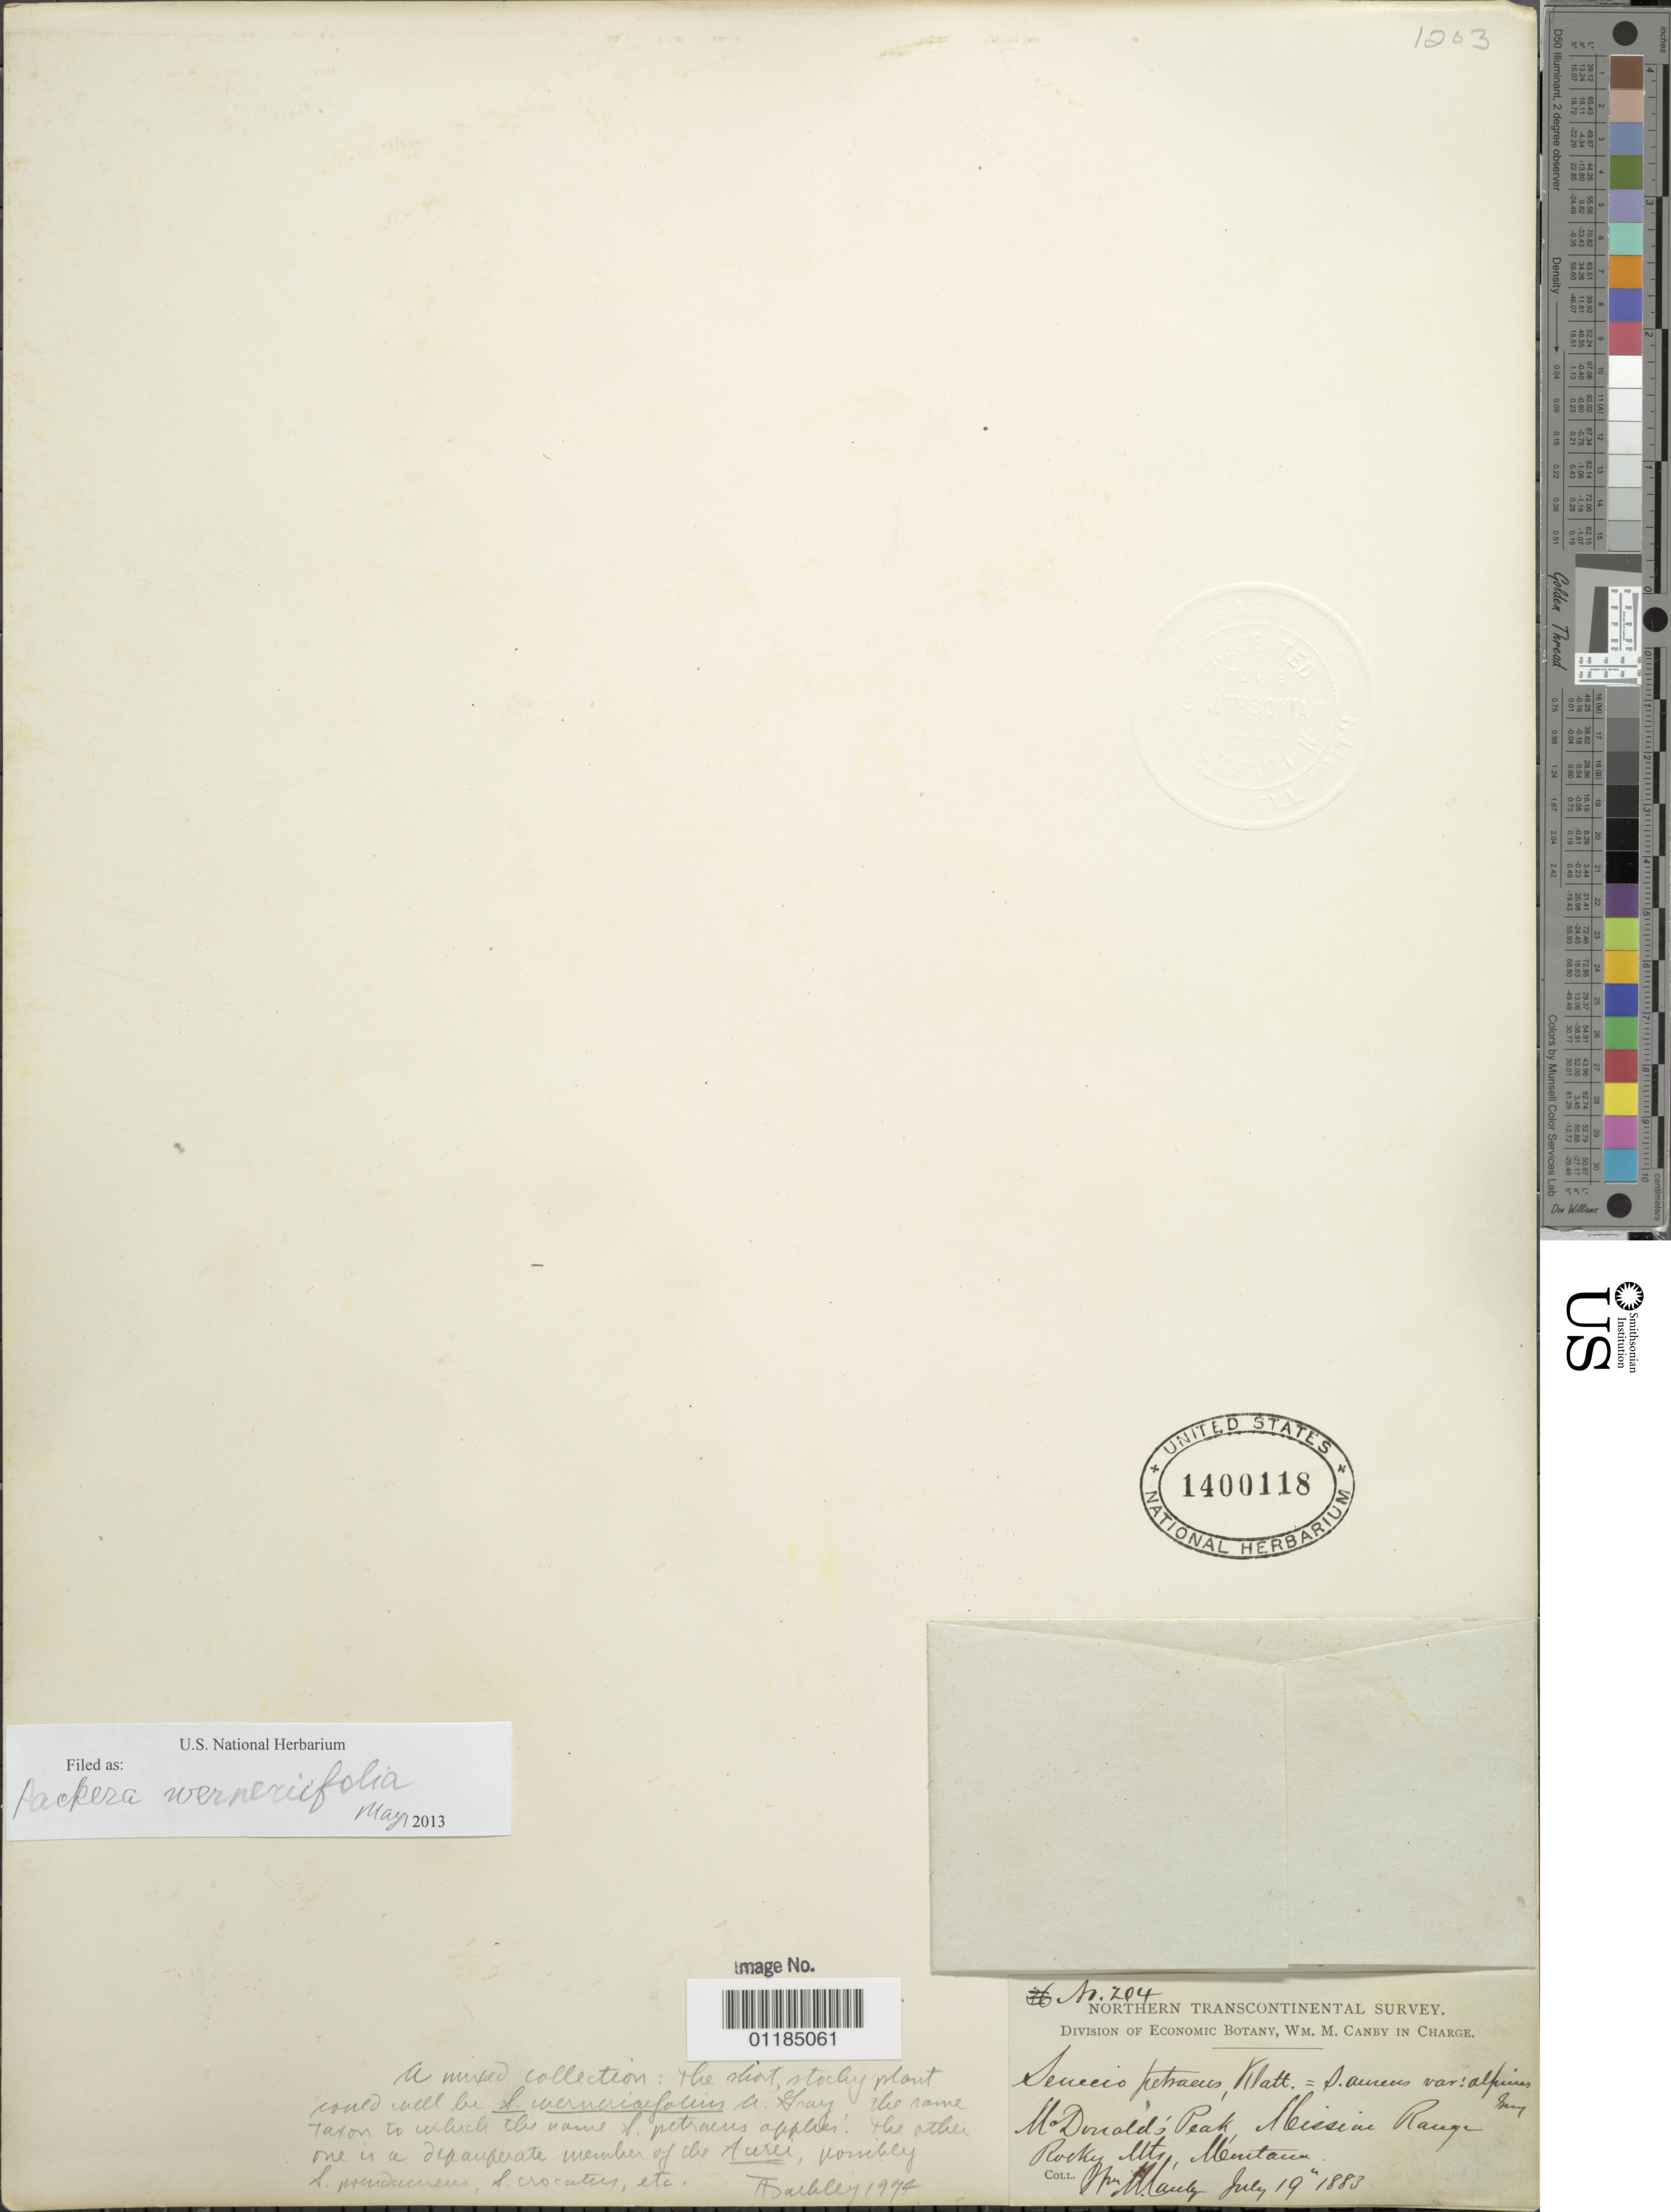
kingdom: Plantae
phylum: Tracheophyta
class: Magnoliopsida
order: Asterales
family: Asteraceae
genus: Packera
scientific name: Packera werneriifolia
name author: (A. Gray) W.A. Weber & Á. Löve ex Trock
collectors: W. M. Canby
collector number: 204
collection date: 1883-07-19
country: United States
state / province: Montana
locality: Mc Donald's Peak, Mission Range, Rocky Mts.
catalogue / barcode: US 1400118